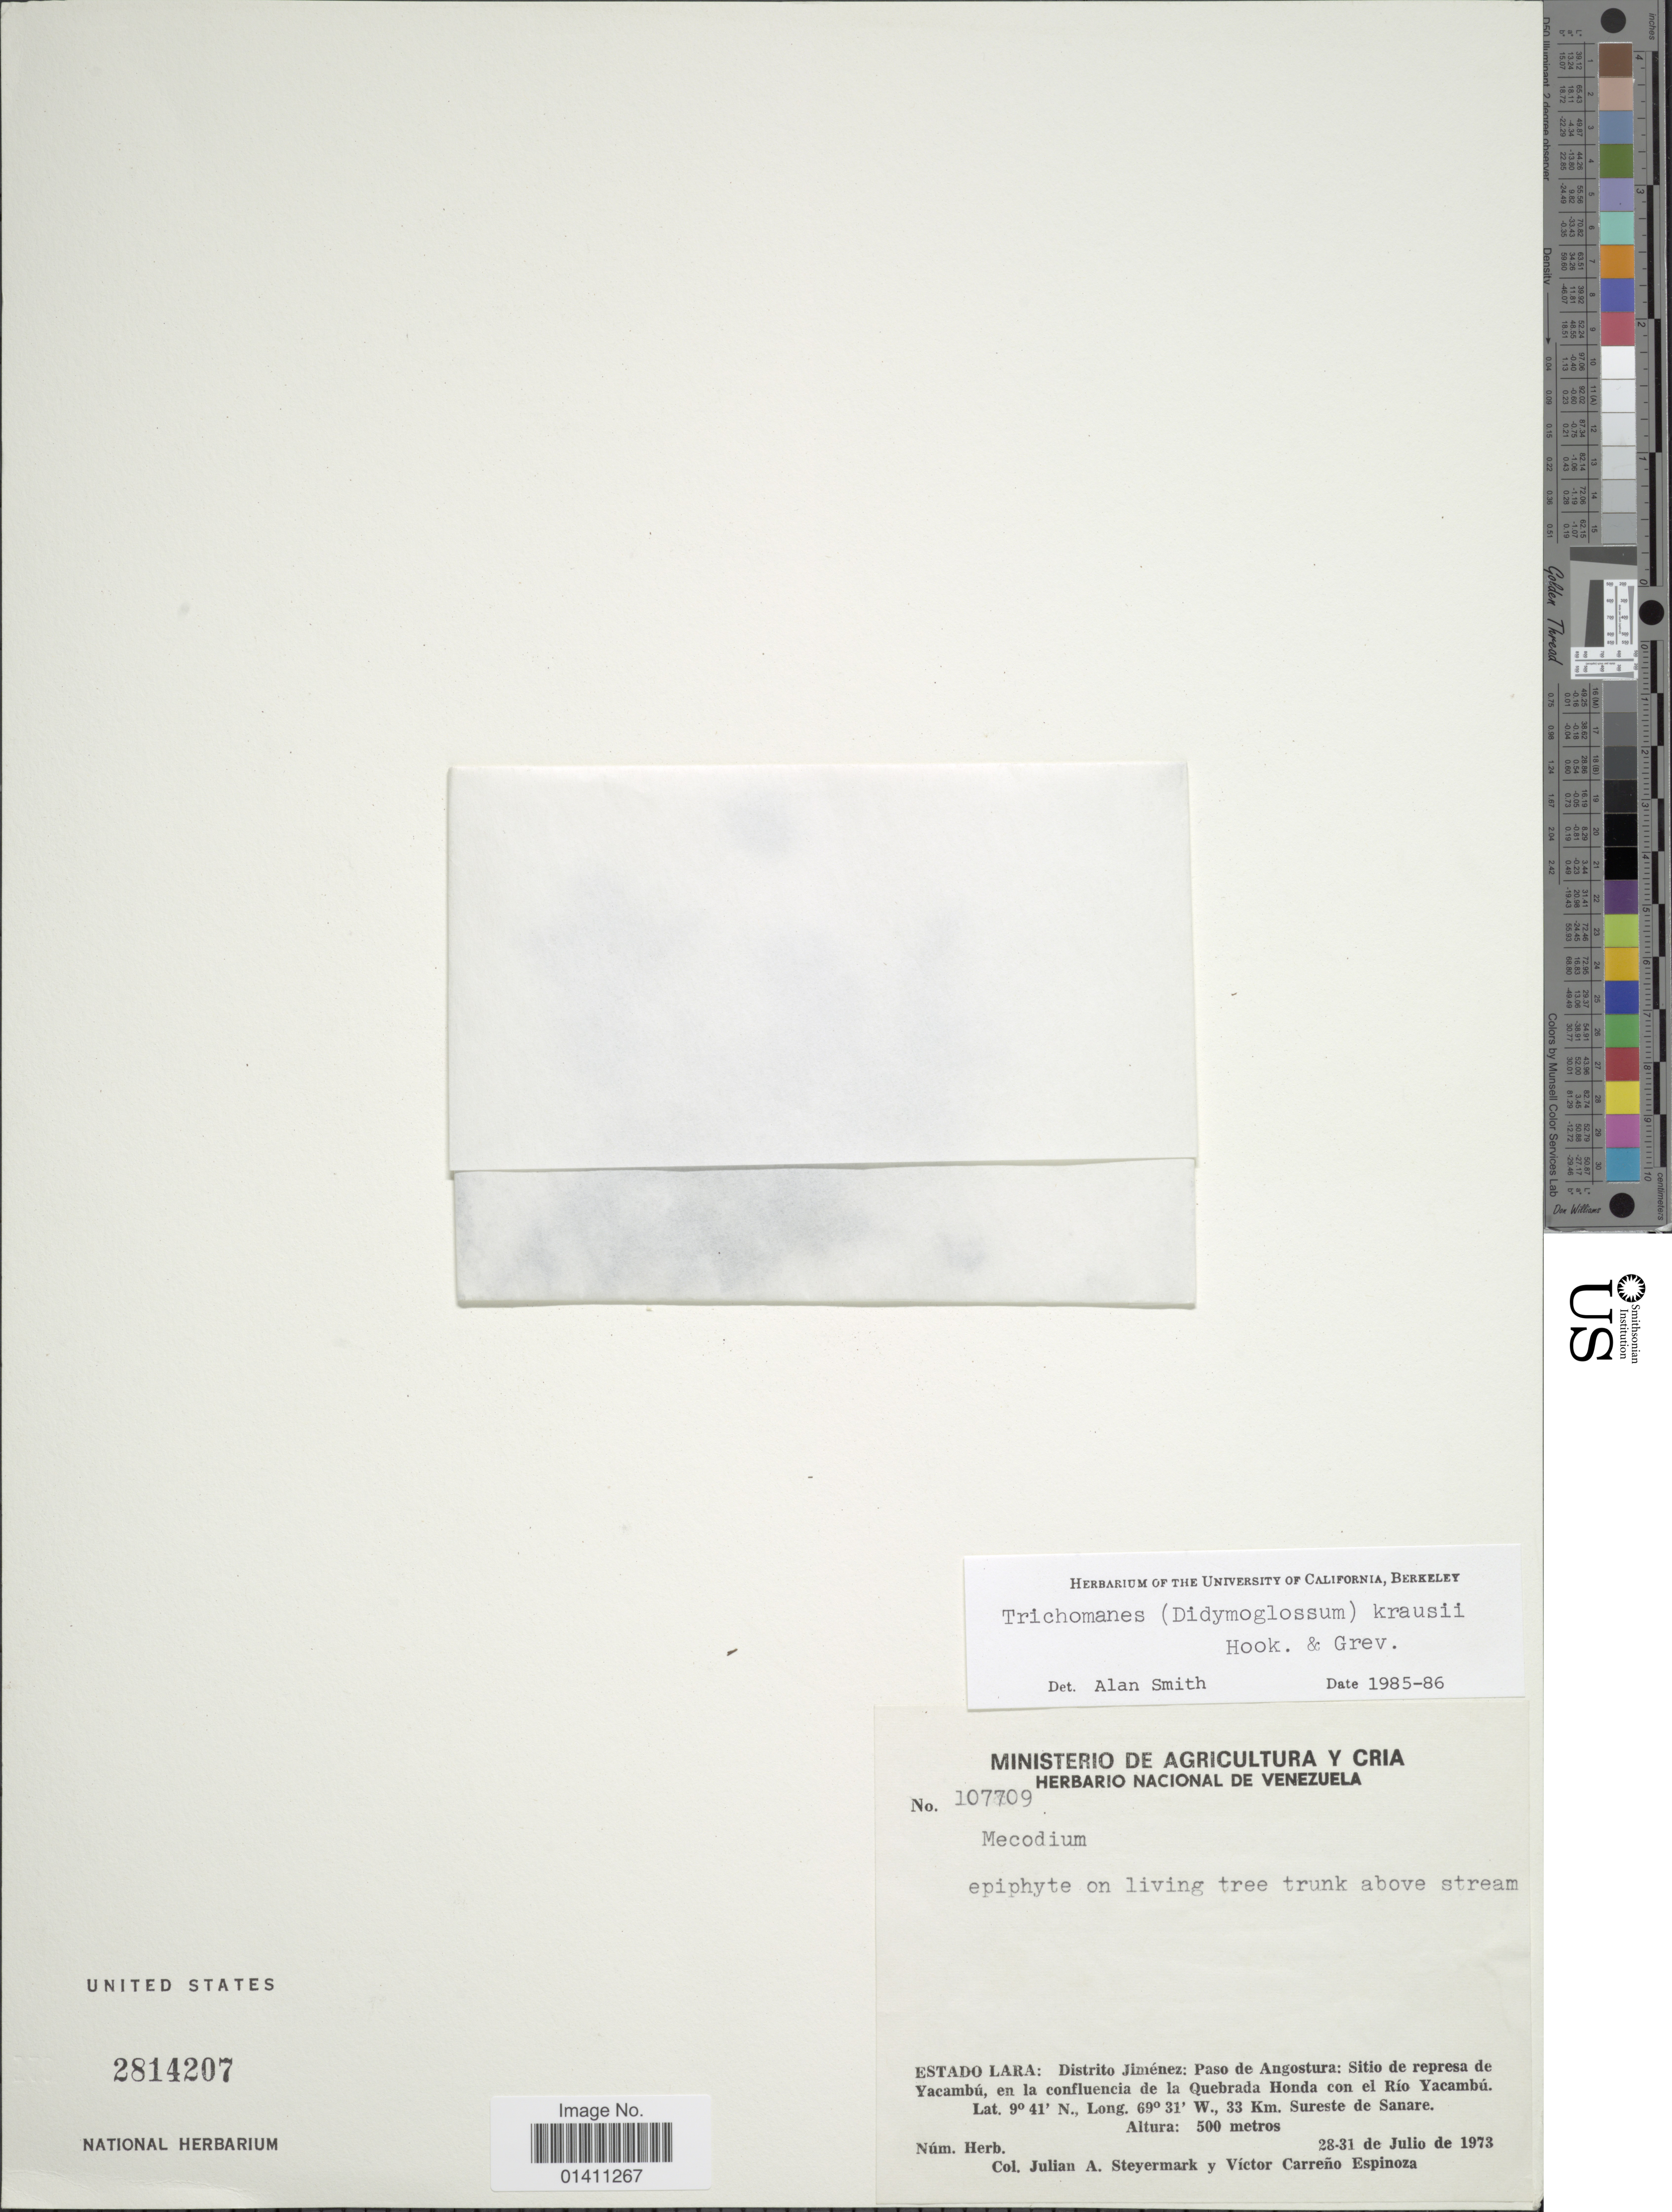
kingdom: Plantae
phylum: Tracheophyta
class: Polypodiopsida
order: Hymenophyllales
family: Hymenophyllaceae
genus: Didymoglossum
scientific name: Didymoglossum kraussii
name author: (Hook. & Grev.) C. Presl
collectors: J. Steyermark & V. Espinoza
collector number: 107709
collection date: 1973-07-28/1973-07-31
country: Venezuela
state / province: Lara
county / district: Jiménez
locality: Estado Lara: Distrito Jimenez: Paso de Angostura: Sitio de represa de Yacambu, en la confluencia de la Quebrada Honda con el Rio Yacumbu. Surreste de Sanare.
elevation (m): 500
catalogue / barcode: US 2814207